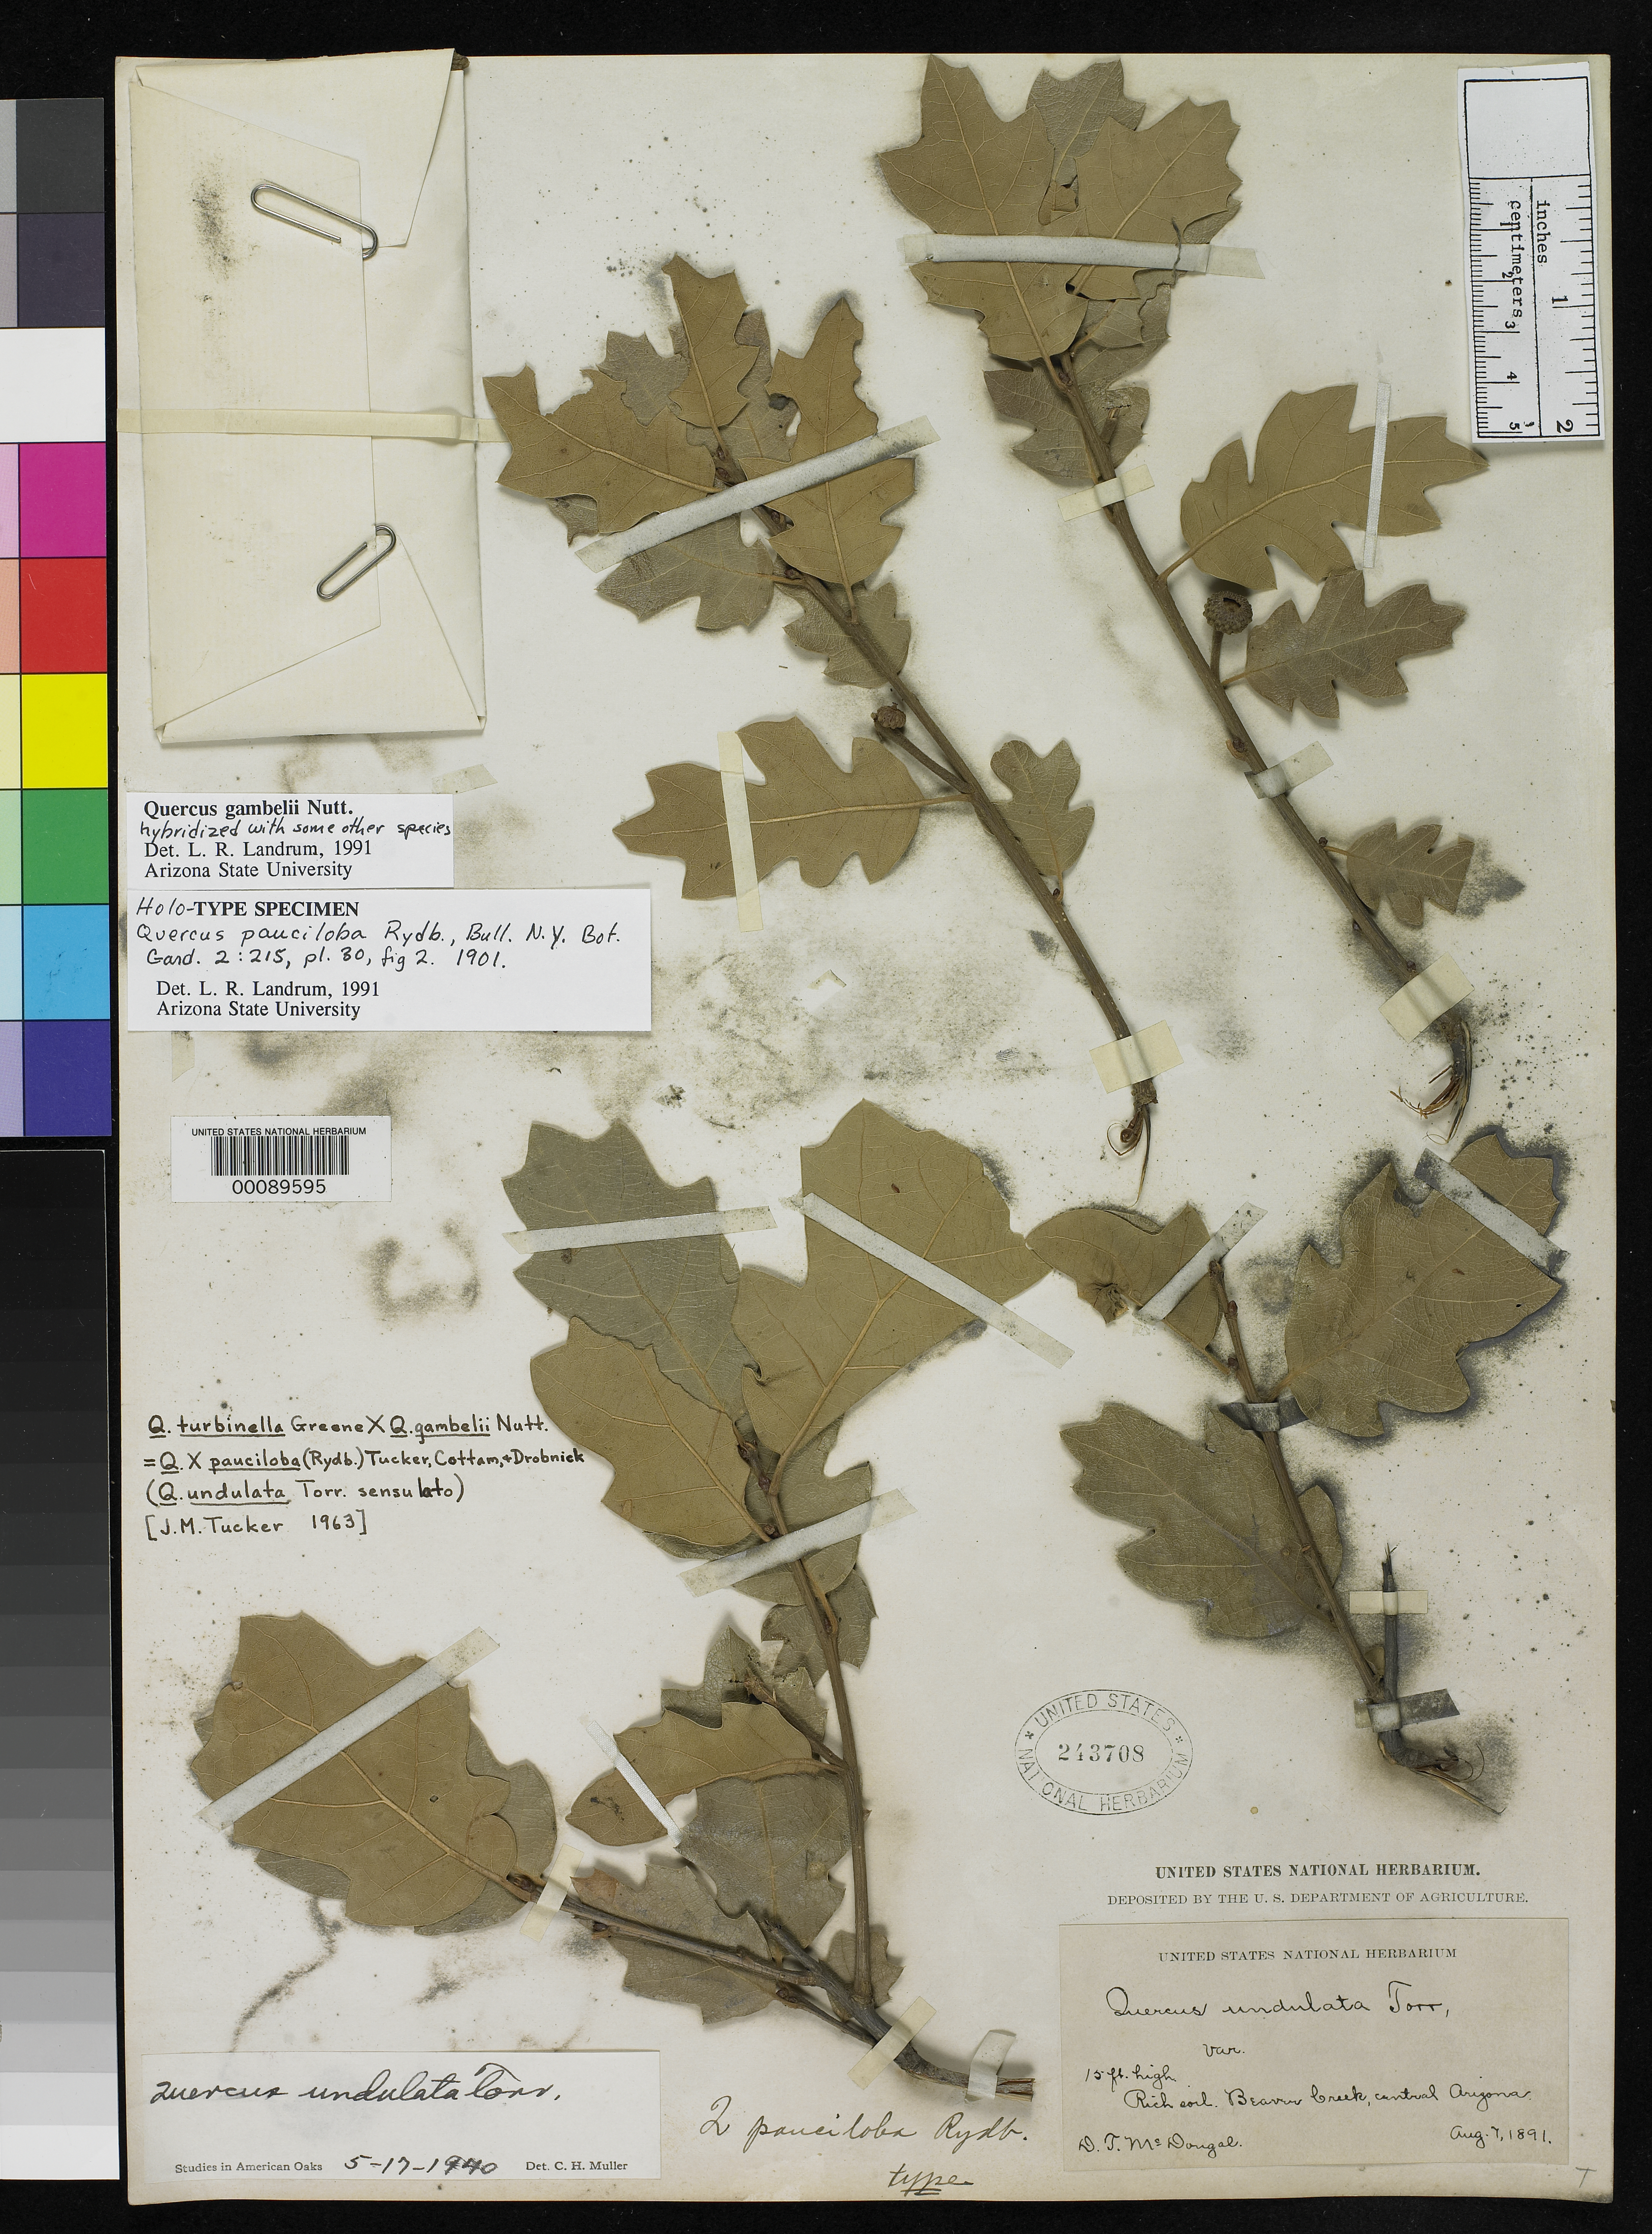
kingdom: Plantae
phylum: Tracheophyta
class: Magnoliopsida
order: Fagales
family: Fagaceae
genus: Quercus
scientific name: Quercus pauciloba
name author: Rydb.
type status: Holotype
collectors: D. T. MacDougal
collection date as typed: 07 Aug 1891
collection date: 1891-08-07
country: United States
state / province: Arizona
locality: Beaver Creek.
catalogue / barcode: US 243708